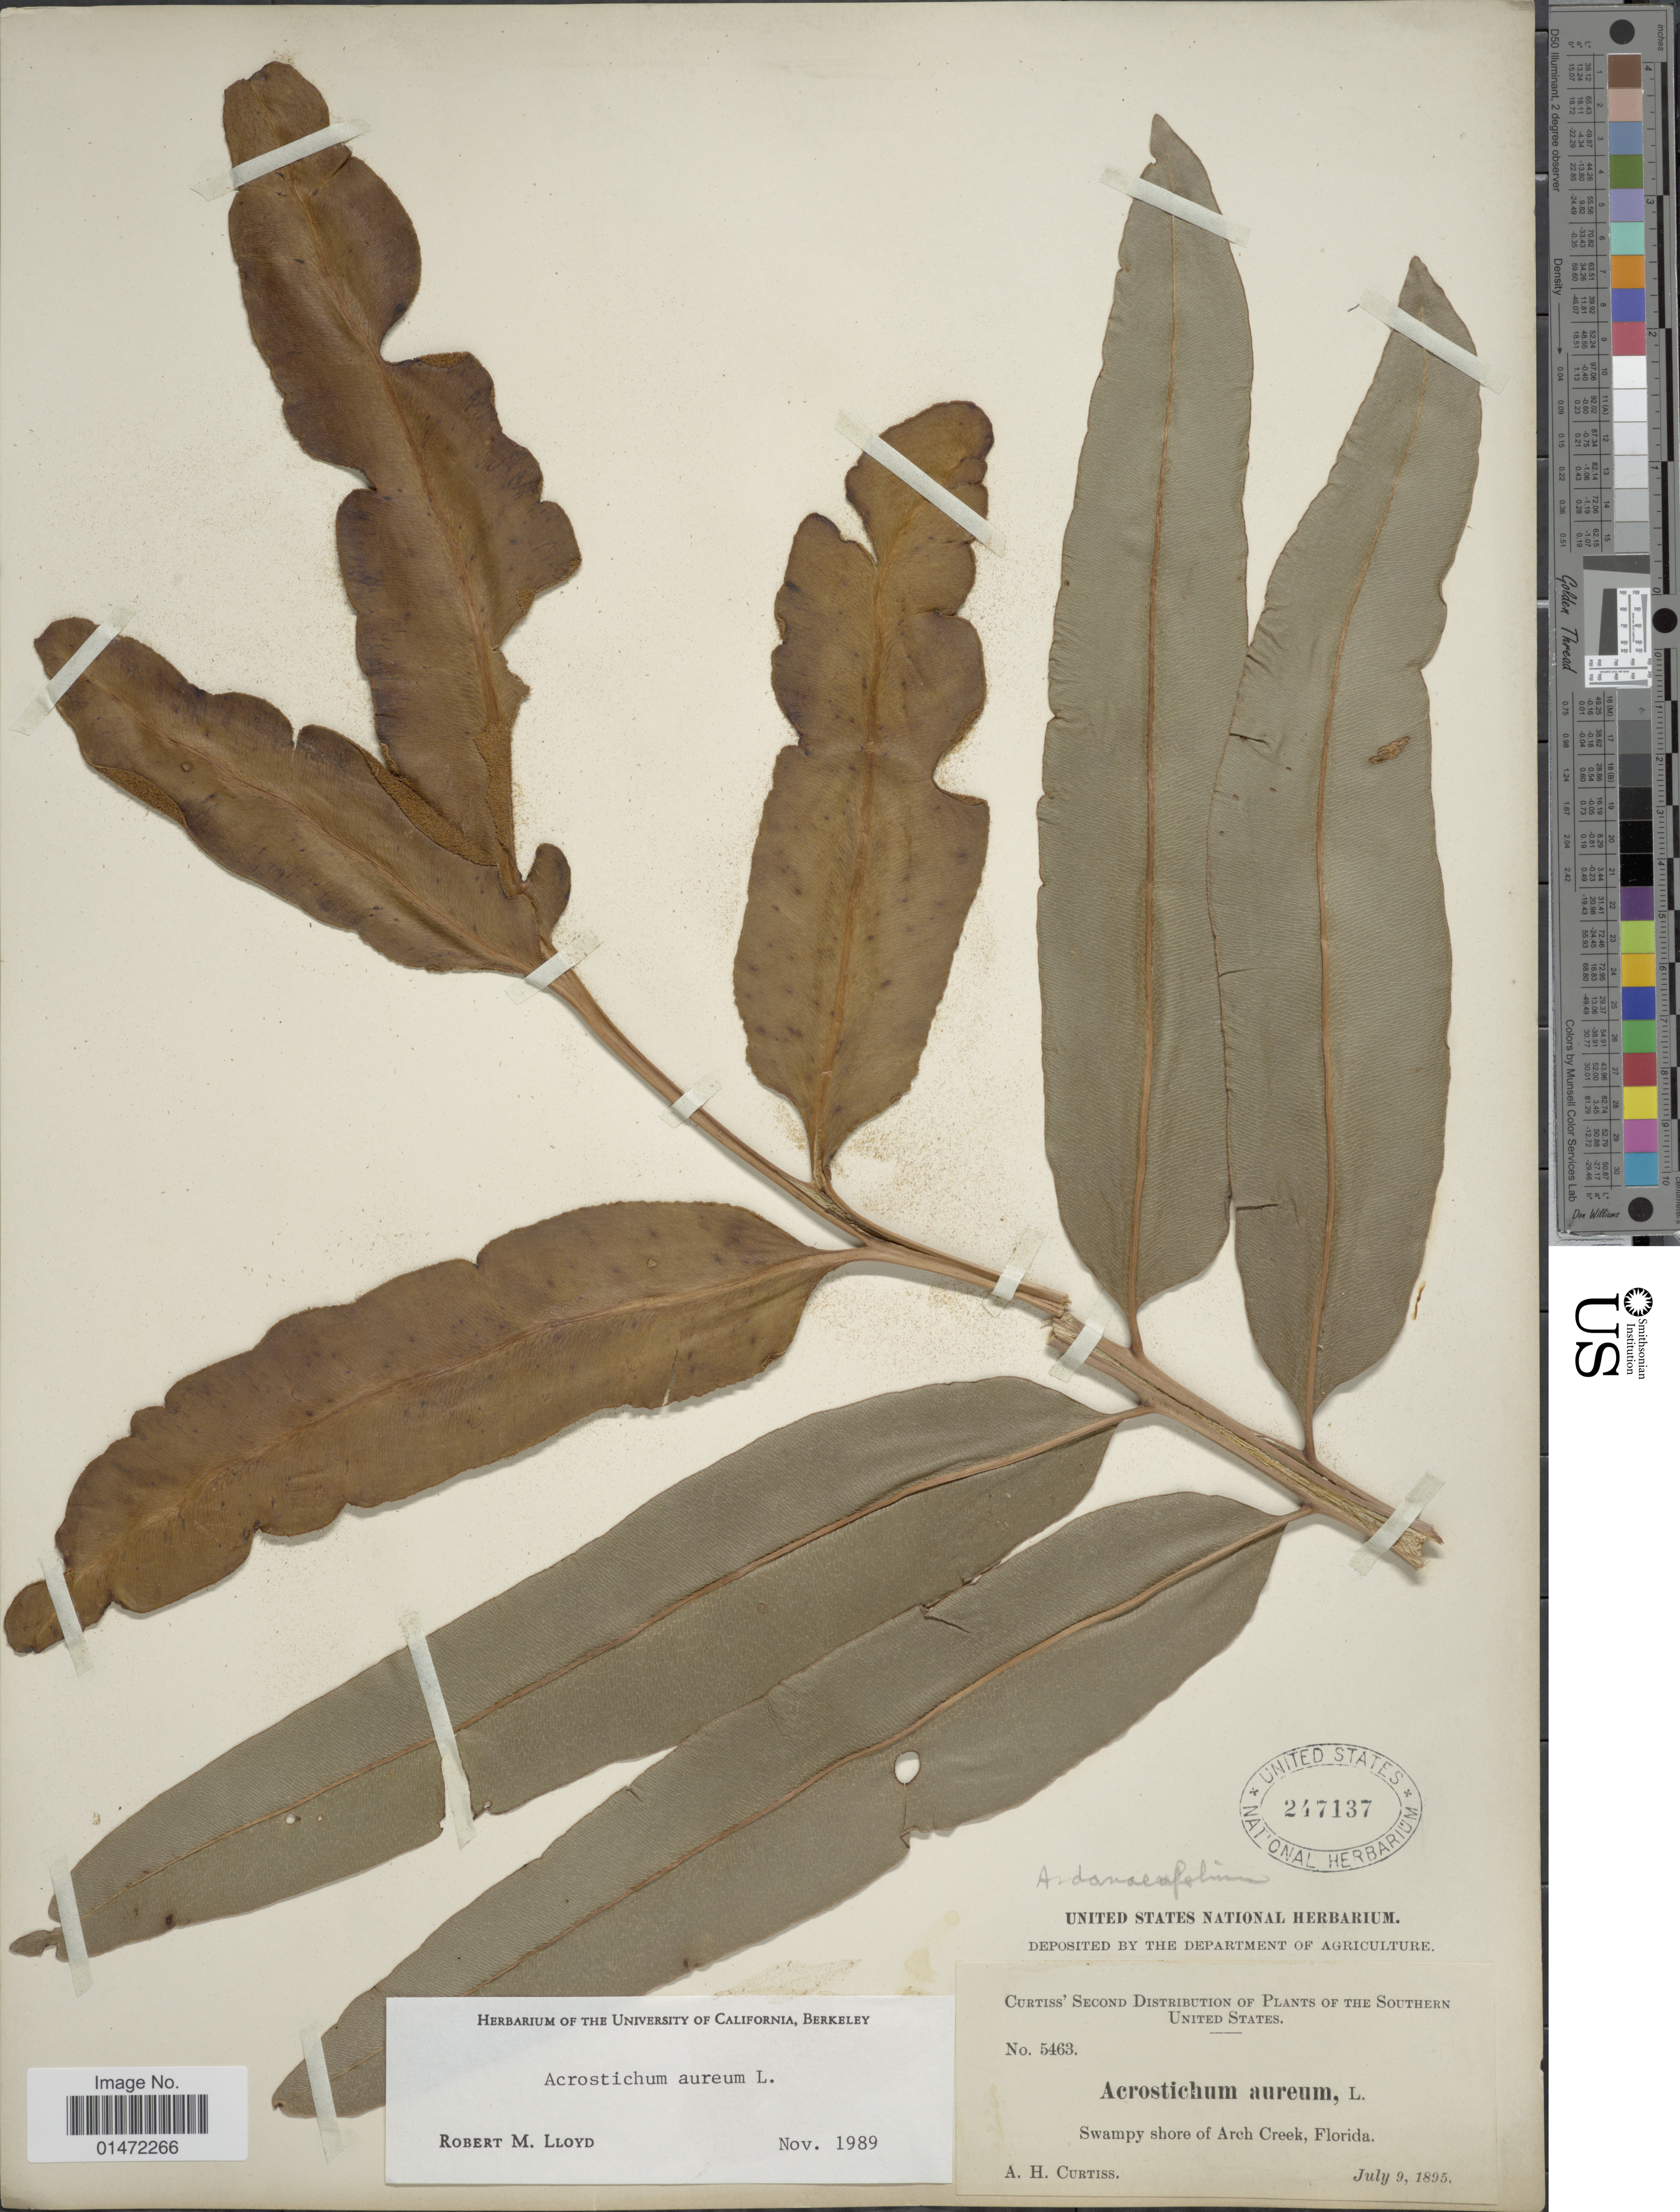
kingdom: Plantae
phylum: Tracheophyta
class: Polypodiopsida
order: Polypodiales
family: Pteridaceae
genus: Acrostichum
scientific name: Acrostichum aureum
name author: L.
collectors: A. H. Curtiss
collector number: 5463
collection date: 1895-07-09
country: United States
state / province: Florida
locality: Swampy shore of Arch Creek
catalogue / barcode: US 247137